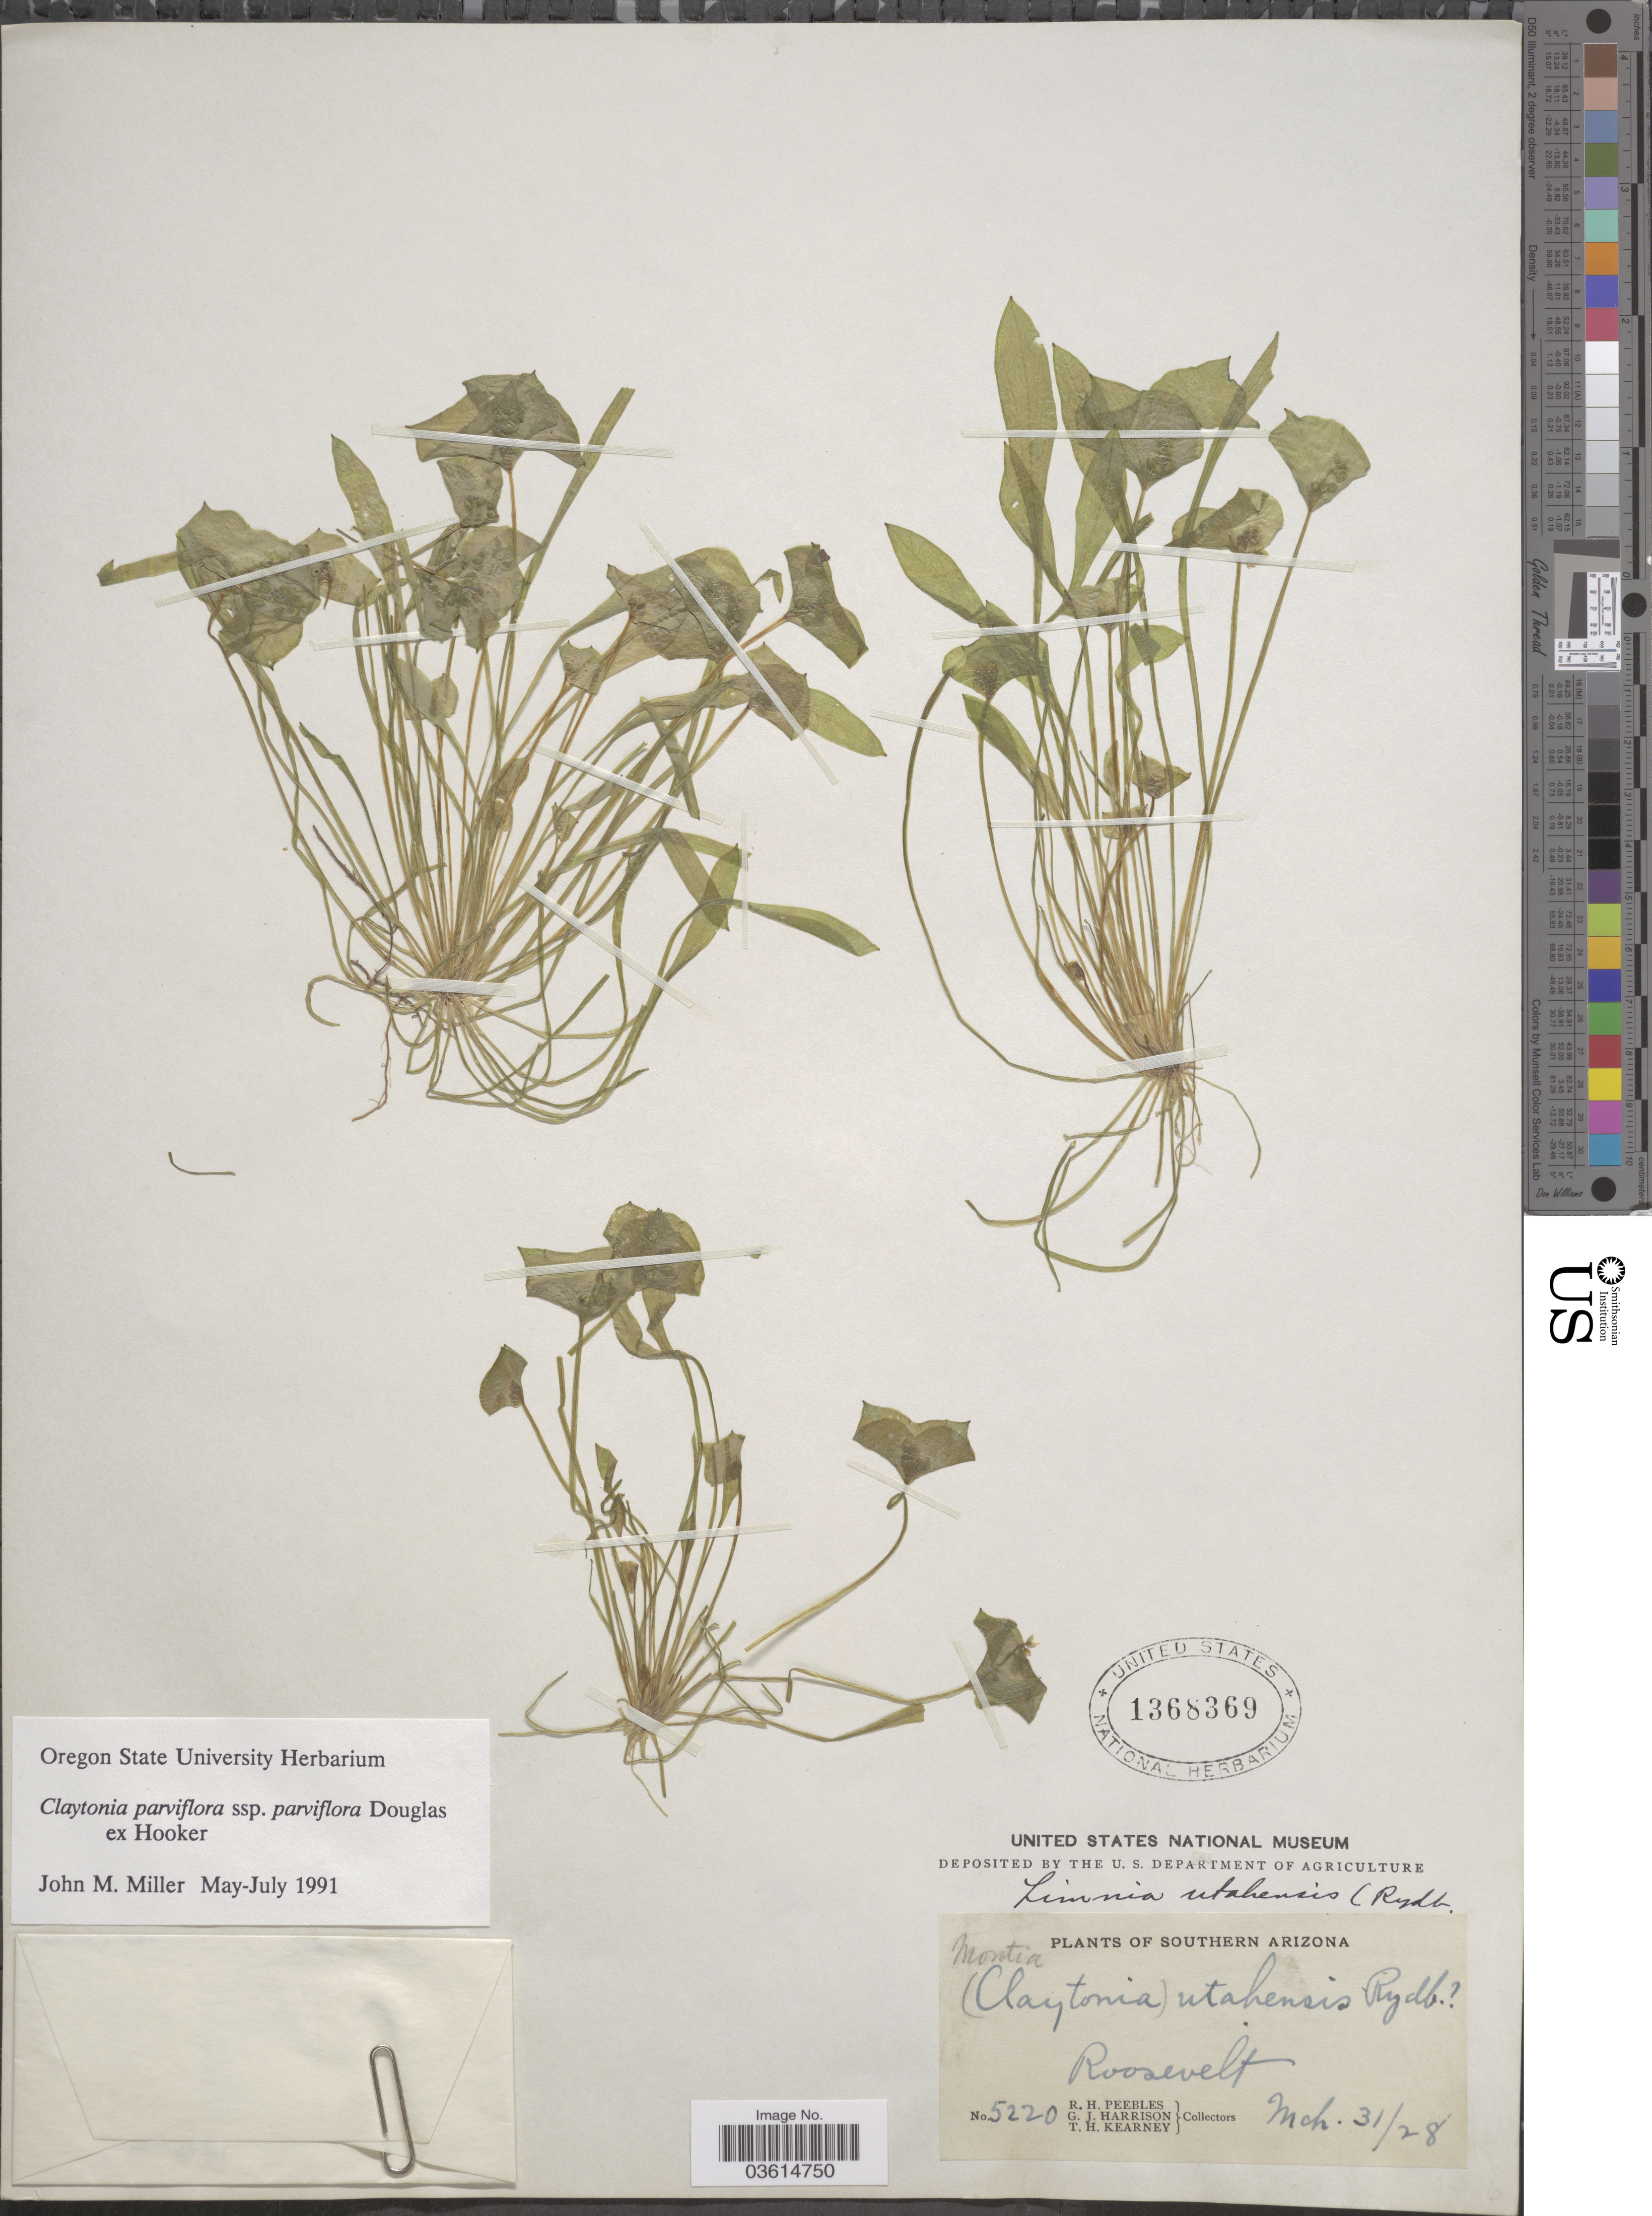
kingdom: Plantae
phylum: Tracheophyta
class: Magnoliopsida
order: Caryophyllales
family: Montiaceae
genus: Claytonia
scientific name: Claytonia parviflora subsp. parviflora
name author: Douglas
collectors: R. H. Peebles, G. J. Harrison & T. H. Kearney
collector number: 5220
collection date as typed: Transcribed d/m/y: 31/3/28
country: United States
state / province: Arizona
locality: Southern Arizona. Roosevelt.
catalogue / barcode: US 1368369